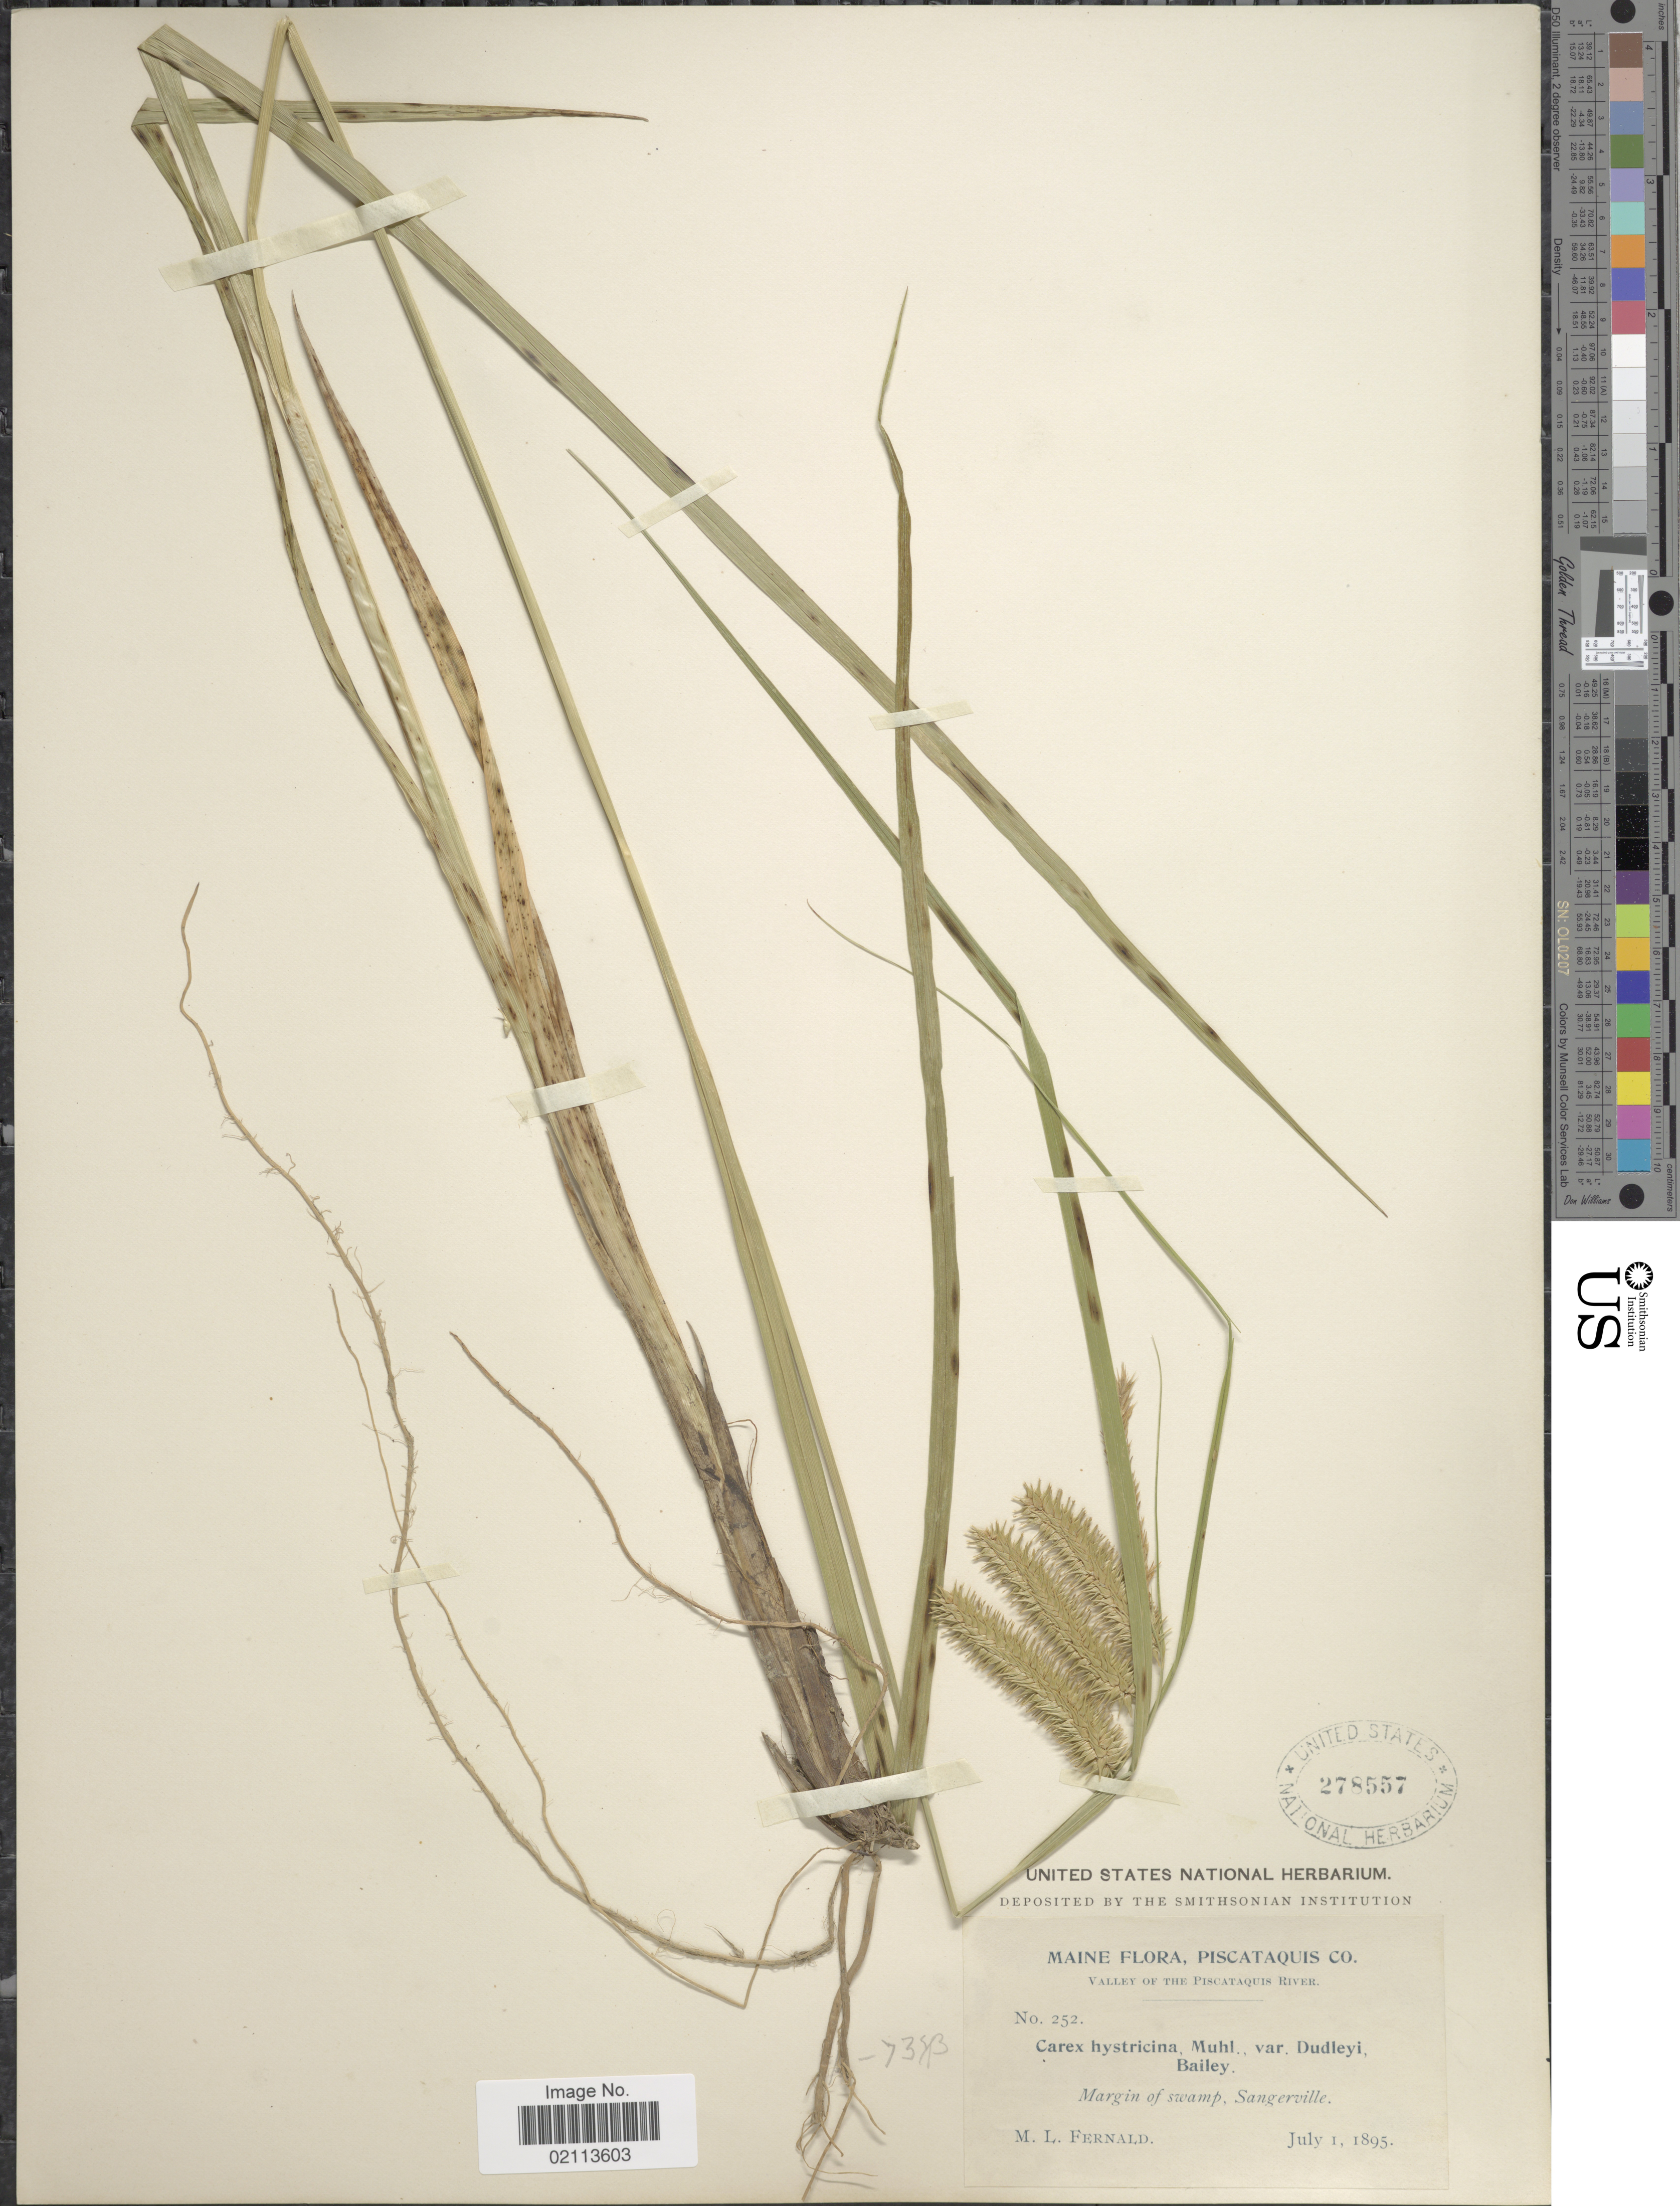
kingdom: Plantae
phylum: Tracheophyta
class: Liliopsida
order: Poales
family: Cyperaceae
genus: Carex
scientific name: Carex hystericina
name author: Muhl. ex Willd.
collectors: M. L. Fernald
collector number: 252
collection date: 1895-07-01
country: United States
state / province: Maine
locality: Piscataquis Co, Valley of The Piscataquis River, Margin of swamp, Sangerville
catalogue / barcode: US 278557